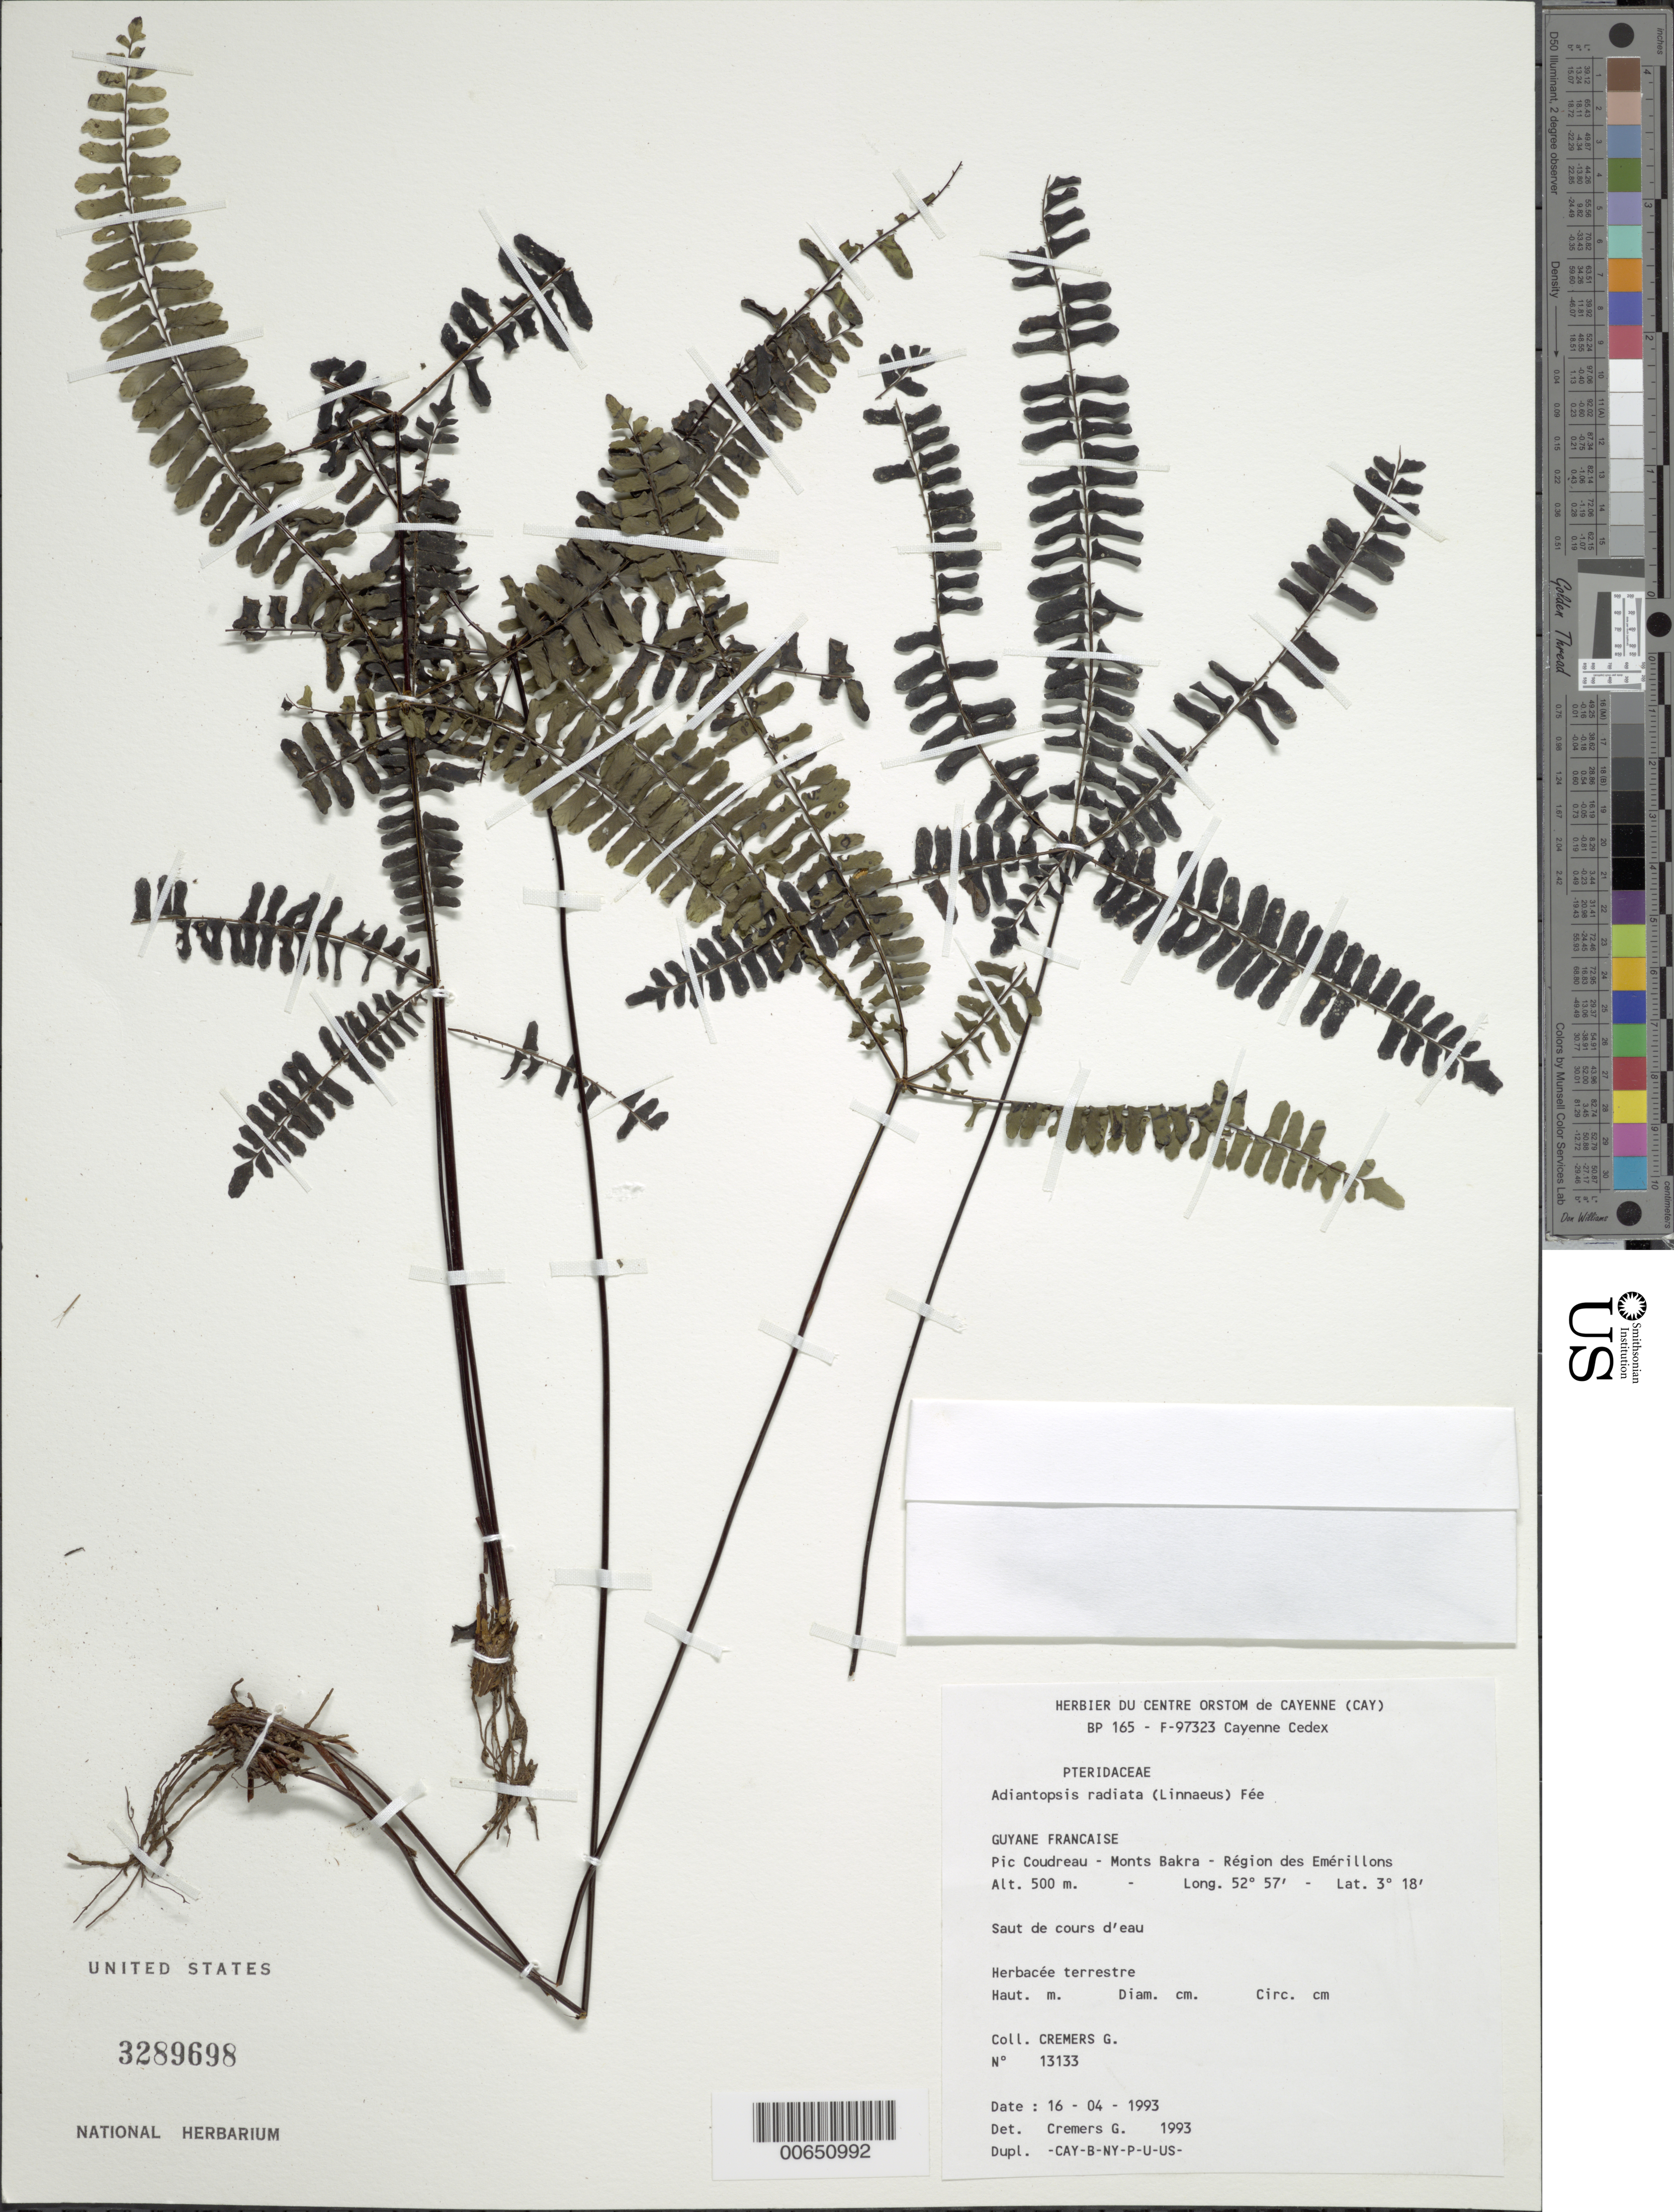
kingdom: Plantae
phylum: Tracheophyta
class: Polypodiopsida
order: Polypodiales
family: Pteridaceae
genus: Adiantopsis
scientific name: Adiantopsis radiata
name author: (L.) Fée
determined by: Cremers, Georges A.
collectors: G. Cremers & J.-J. de Granville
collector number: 13133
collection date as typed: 16-Apr-93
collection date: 1993-04-16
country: French Guiana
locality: Mont Bakra, région des Emérillons, Pic Coudreau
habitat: Saut de cours d'eau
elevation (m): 500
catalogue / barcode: US 3289698